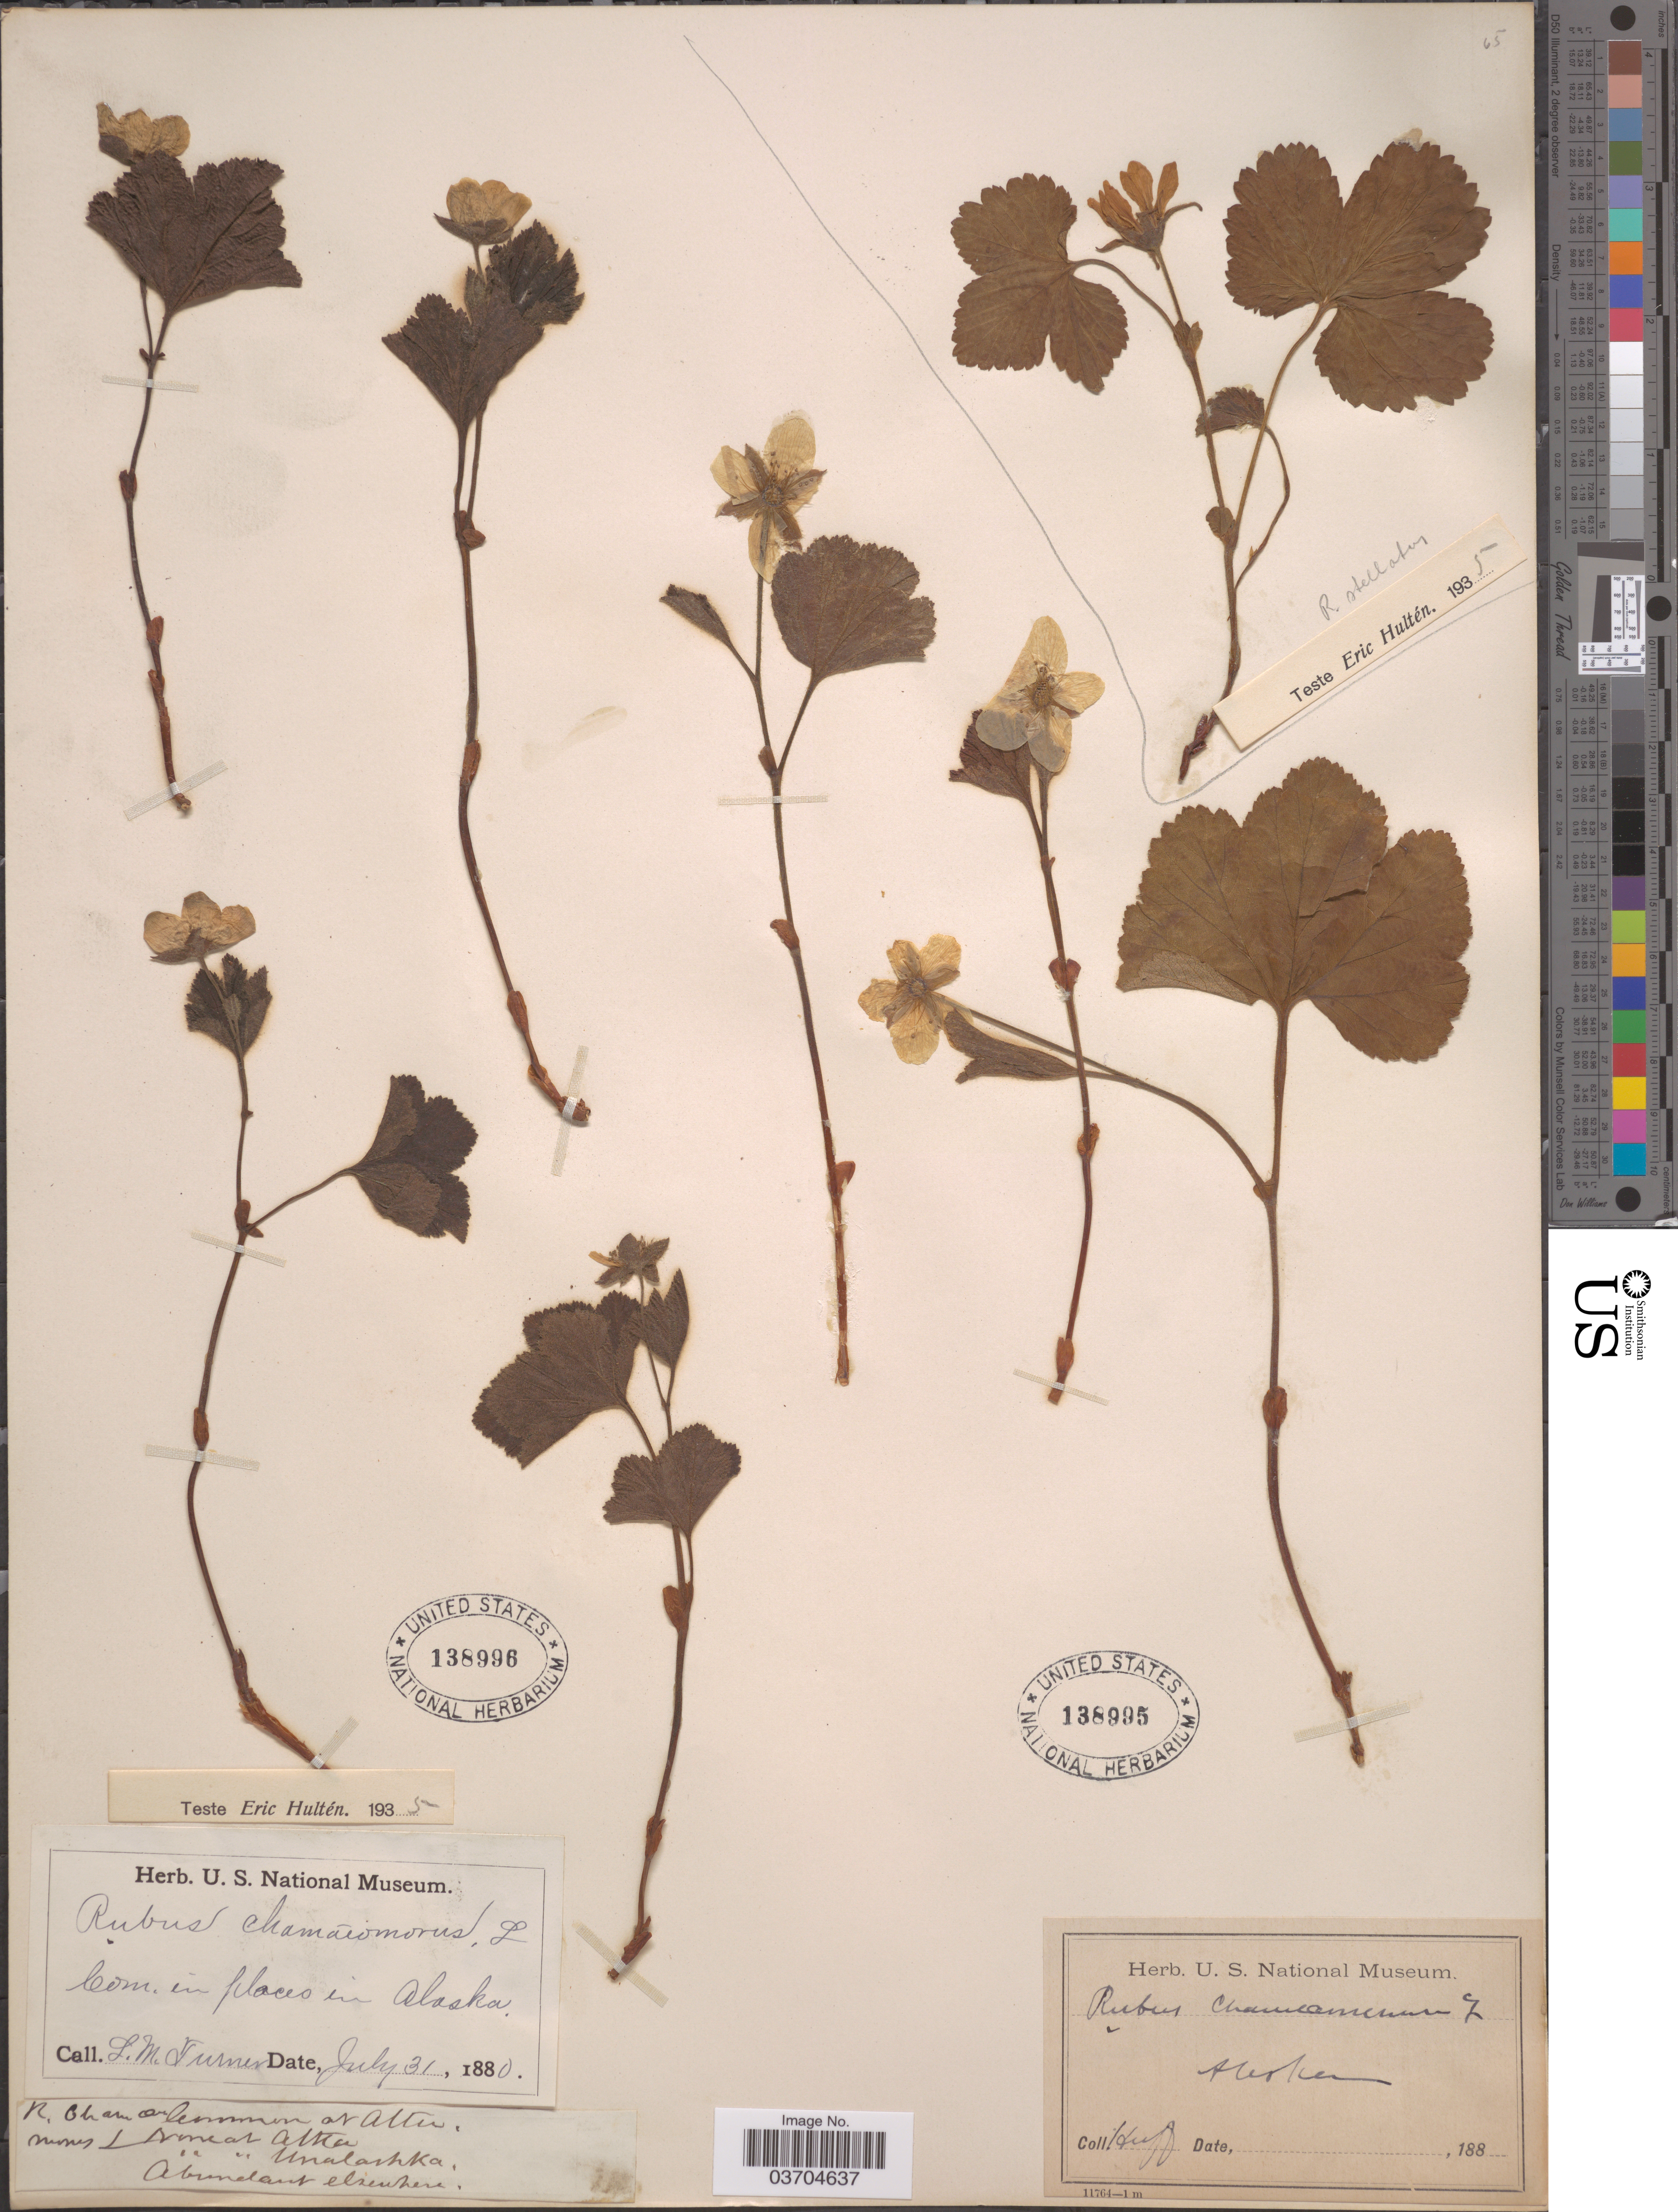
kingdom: Plantae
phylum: Tracheophyta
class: Magnoliopsida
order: Rosales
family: Rosaceae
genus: Rubus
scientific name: Rubus chamaemorus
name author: L.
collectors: L. M. Turner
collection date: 1880-07-31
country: United States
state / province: Alaska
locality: Unalaska.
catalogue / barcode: US 138996